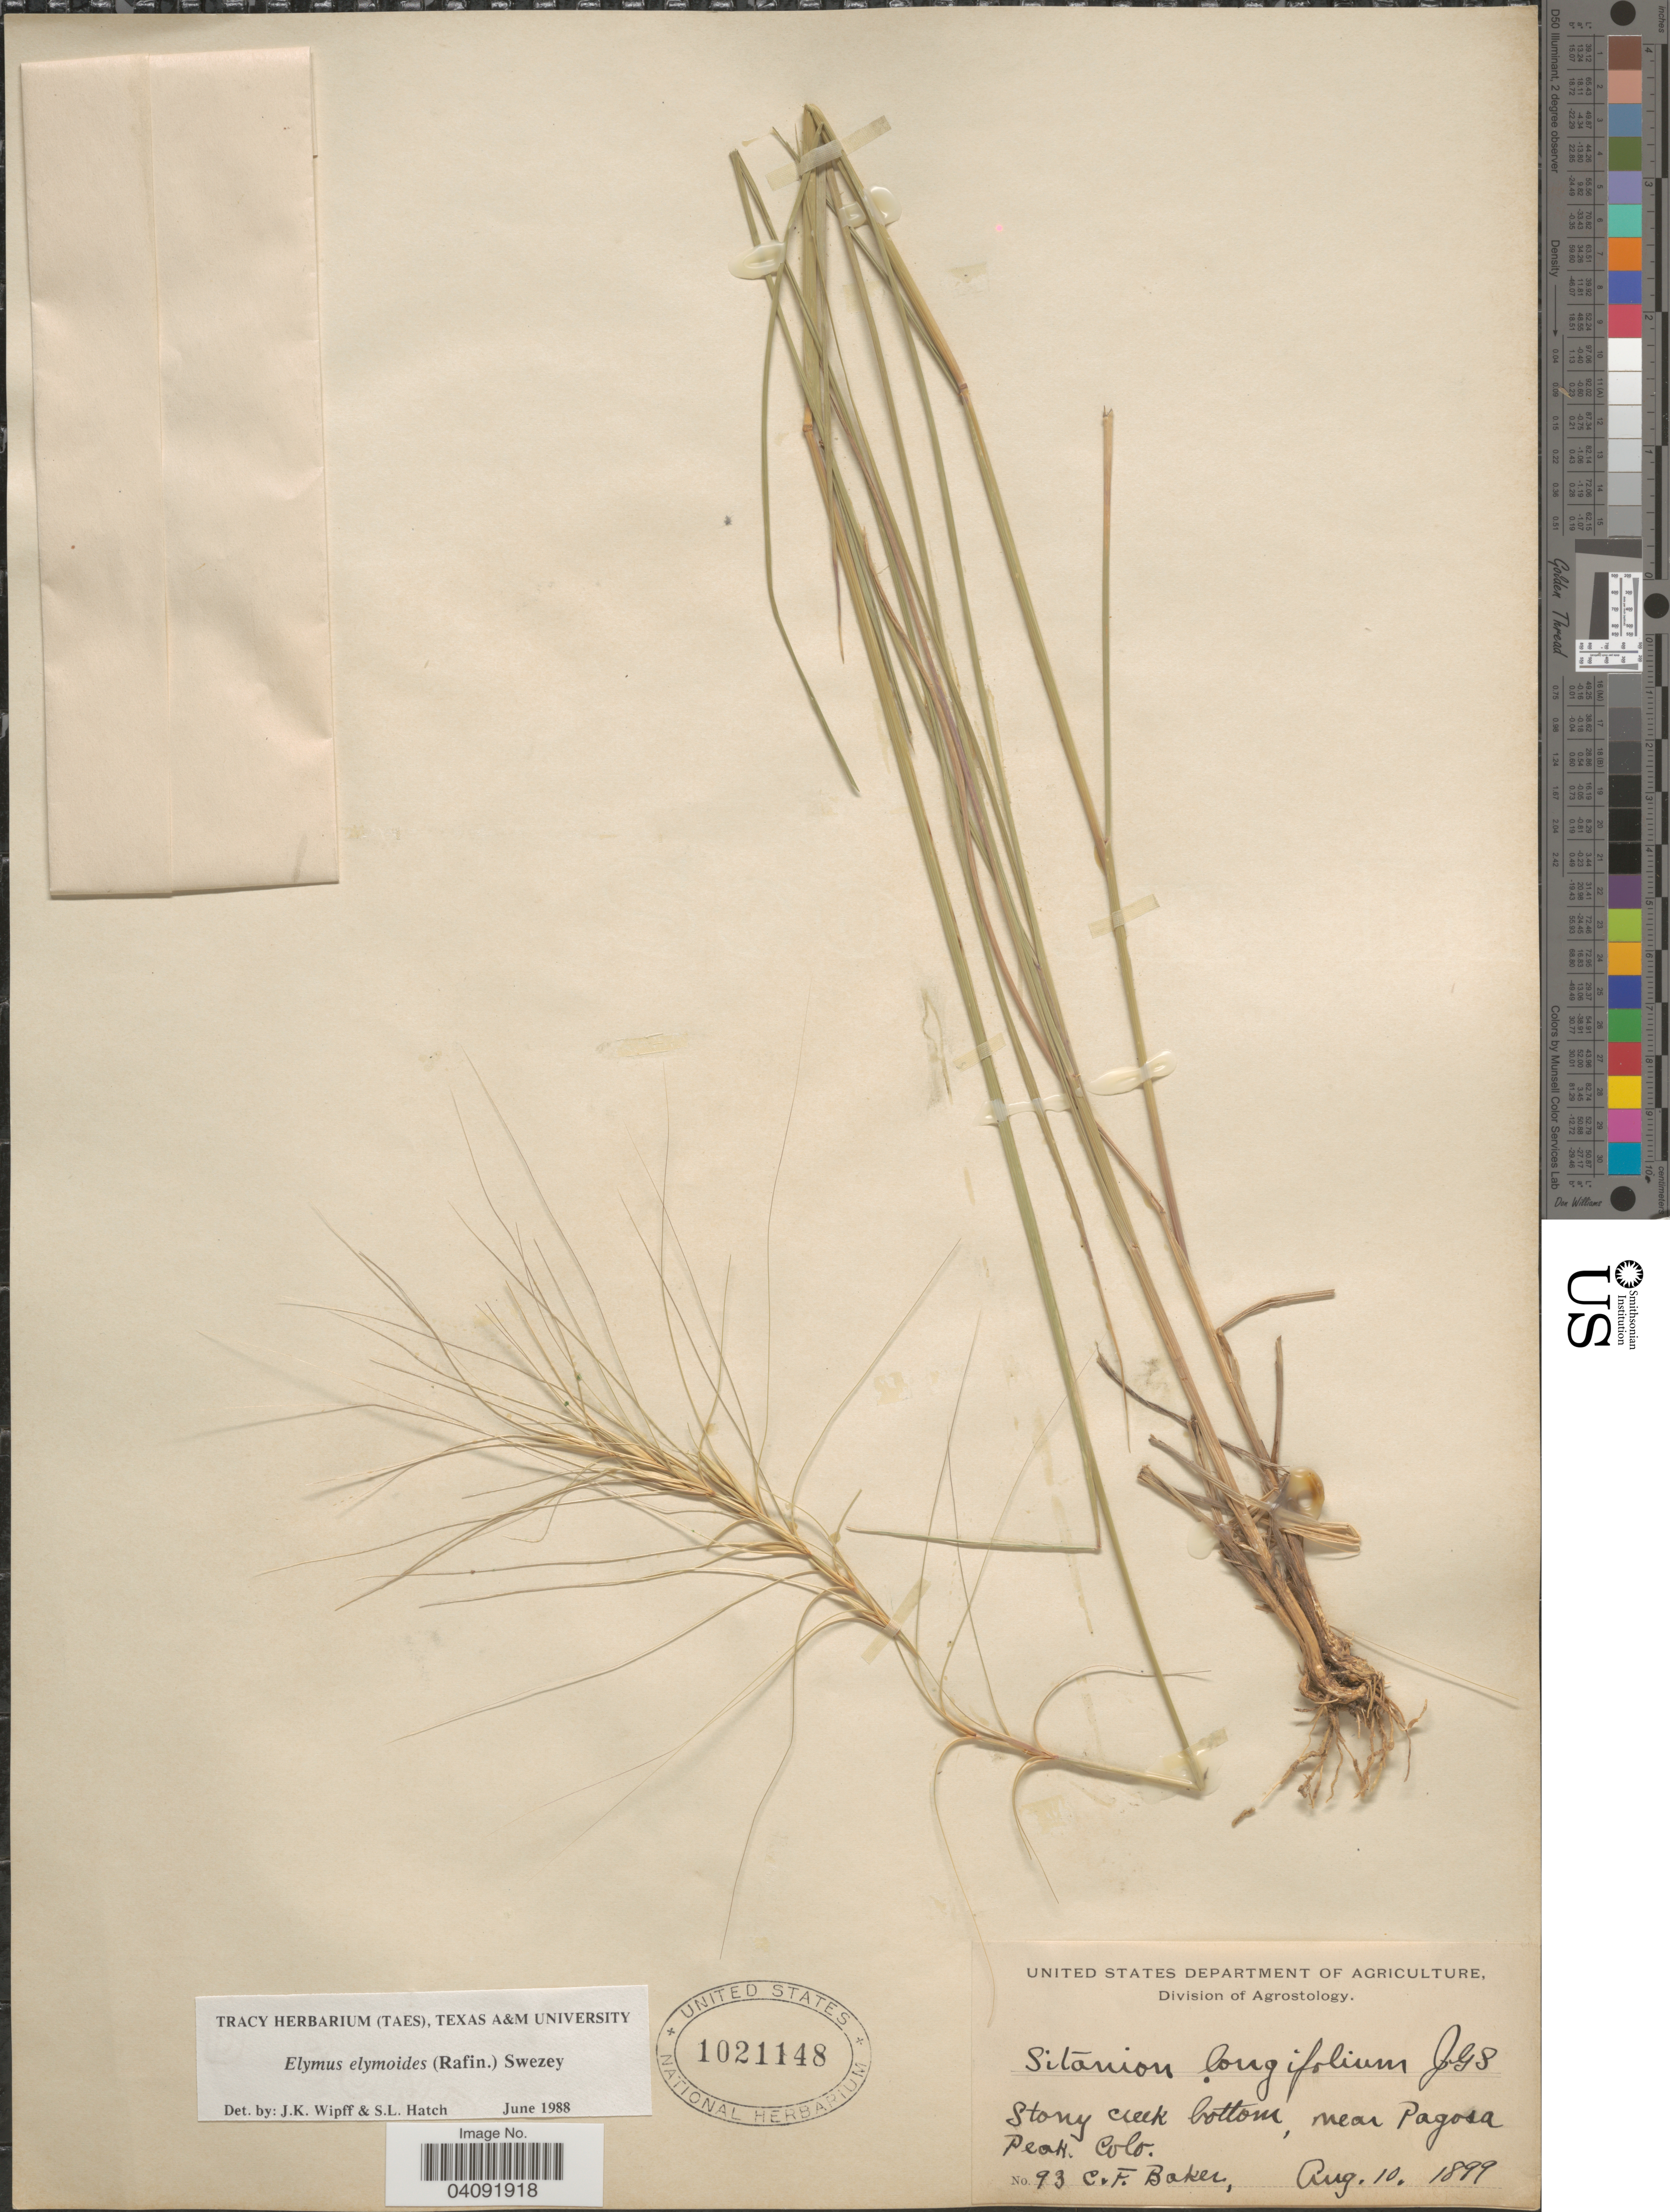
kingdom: Plantae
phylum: Tracheophyta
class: Liliopsida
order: Poales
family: Poaceae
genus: Elymus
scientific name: Elymus elymoides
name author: (Raf.) Swezey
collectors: C. F. Baker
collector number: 93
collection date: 1899-08-10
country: United States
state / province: Colorado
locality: Stony creek bottom, near Pagosa Peak.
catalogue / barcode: US 1021148